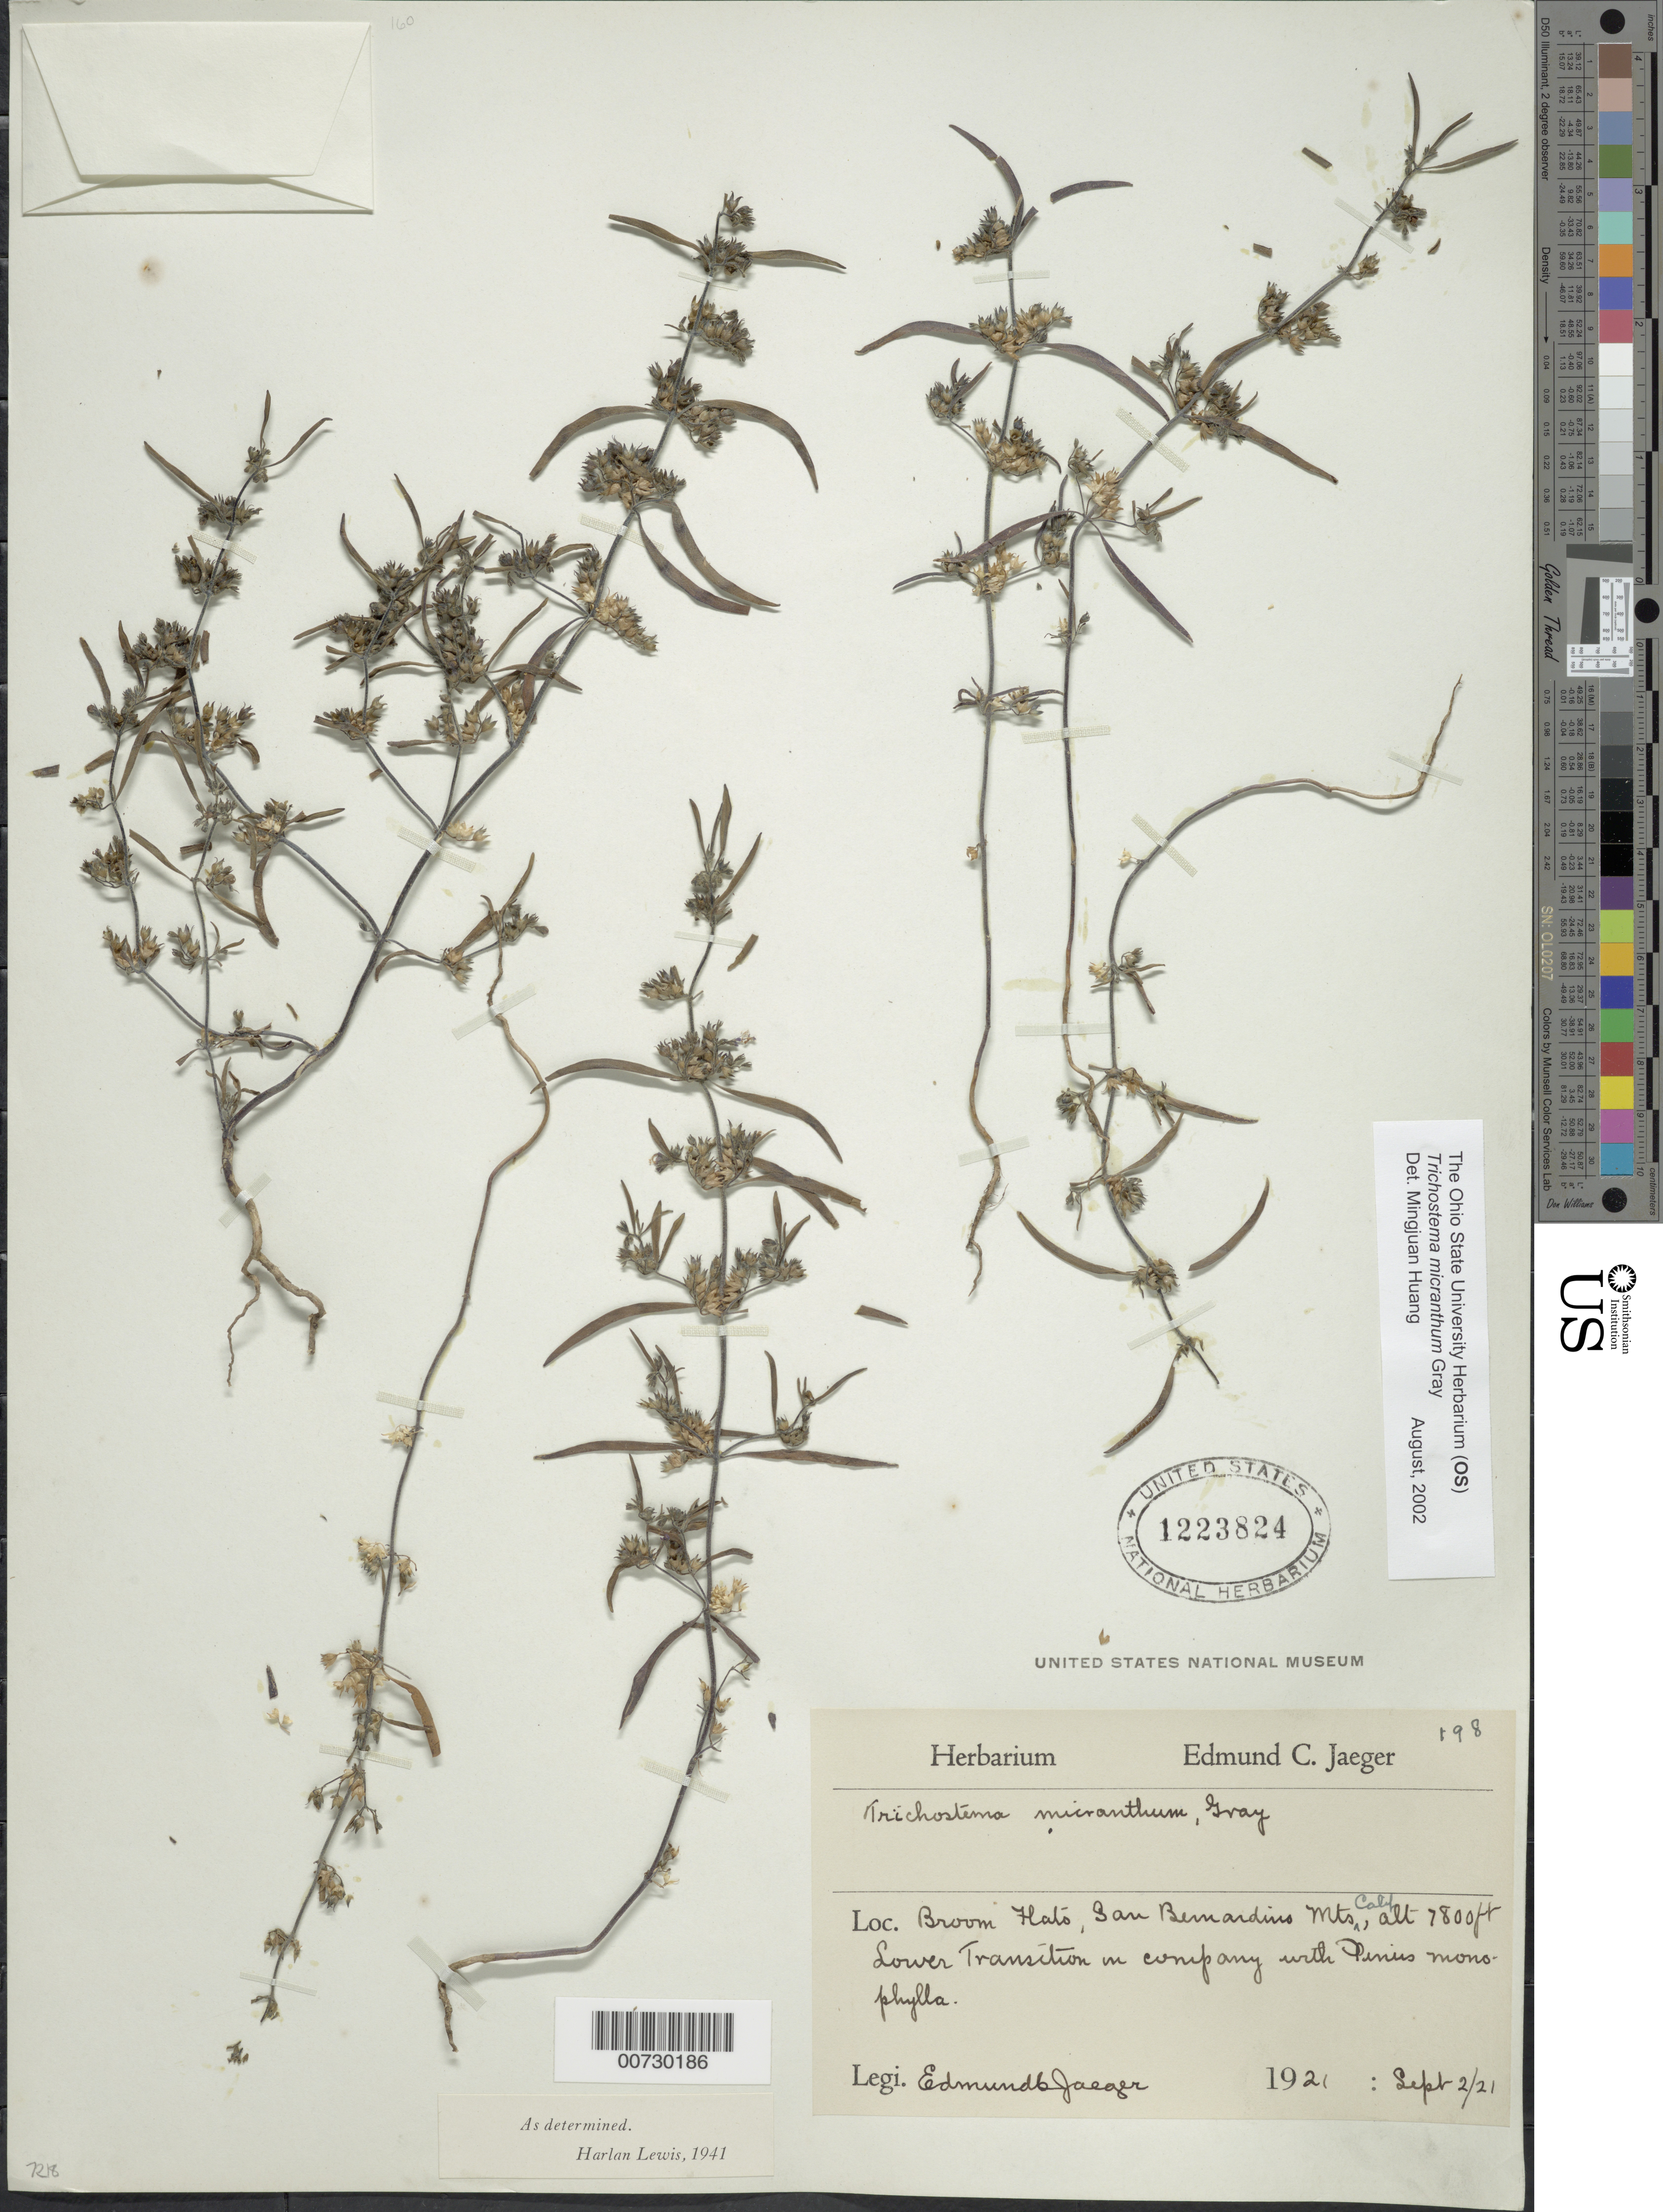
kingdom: Plantae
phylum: Tracheophyta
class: Magnoliopsida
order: Lamiales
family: Lamiaceae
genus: Trichostema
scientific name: Trichostema micranthum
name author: A. Gray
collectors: E. Jaeger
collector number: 198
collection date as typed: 02 Sep 1921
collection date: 1921-09-02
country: United States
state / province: California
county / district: Riverside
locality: Broom Hats, San Bernardino Mts.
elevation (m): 2377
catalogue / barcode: US 1223824